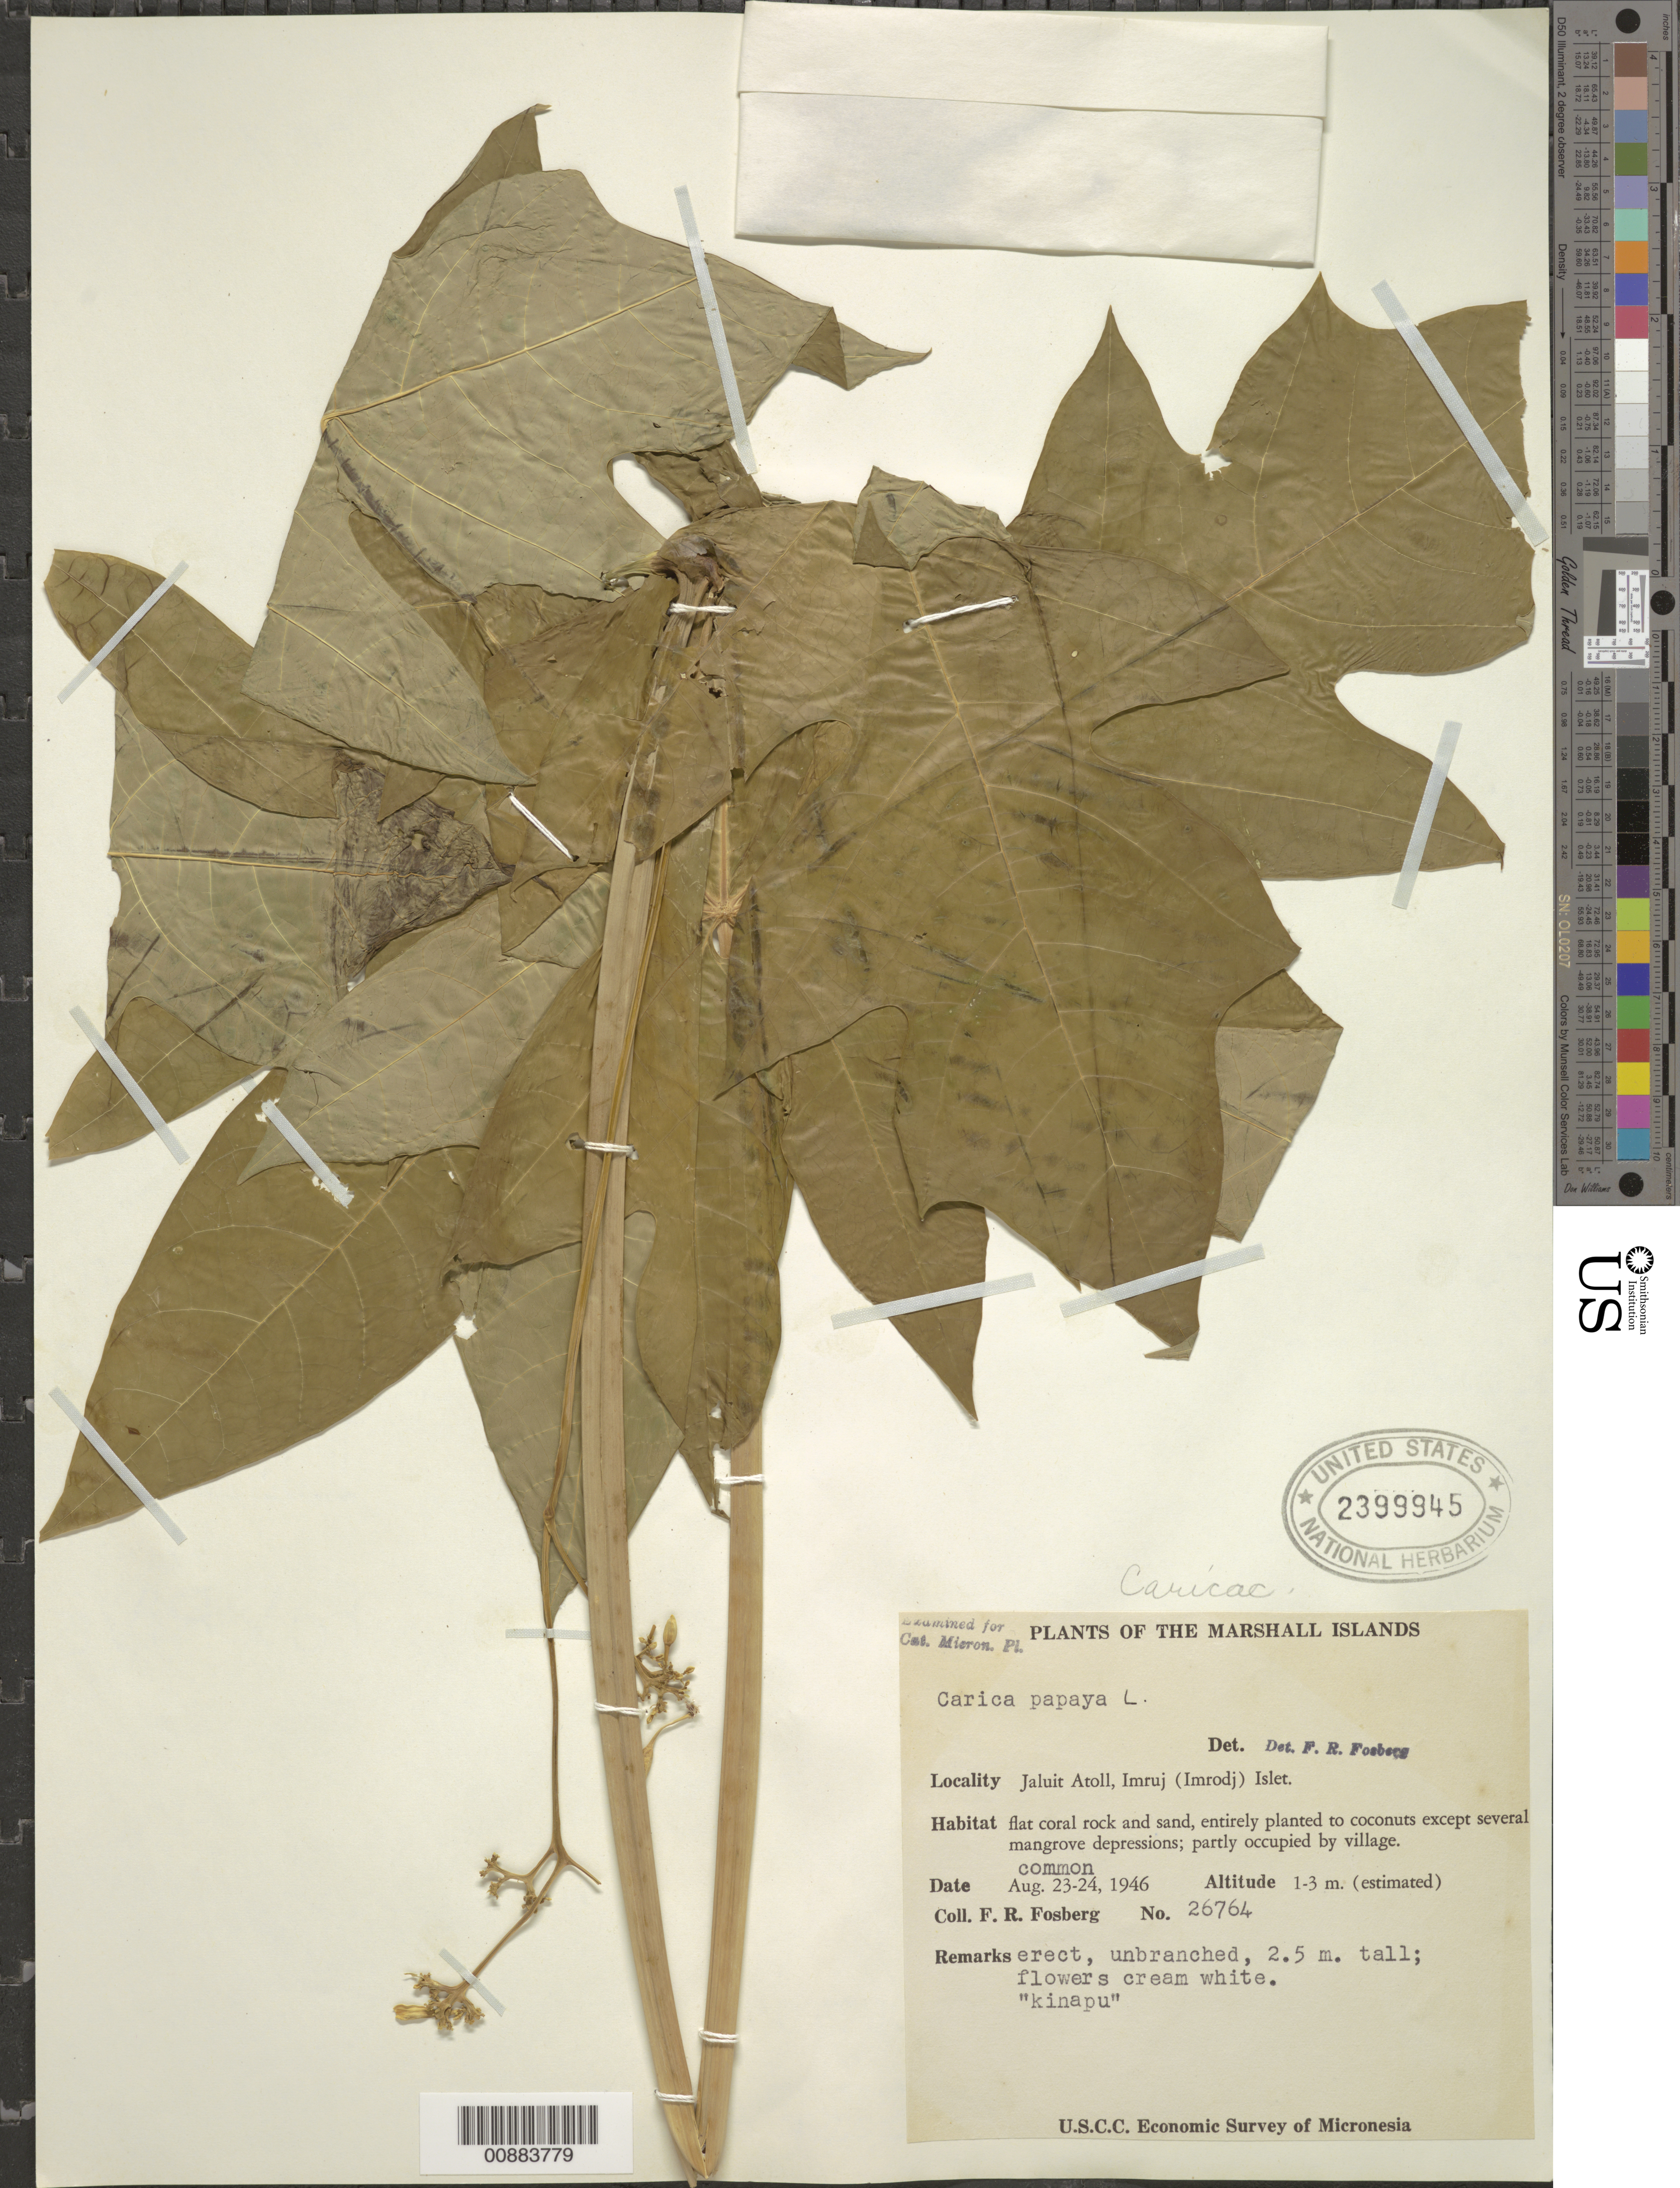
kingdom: Plantae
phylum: Tracheophyta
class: Magnoliopsida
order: Brassicales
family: Caricaceae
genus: Carica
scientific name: Carica papaya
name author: L.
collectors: F. R. Fosberg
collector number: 26764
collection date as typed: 06 Aug 1946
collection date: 1946-08-06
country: Micronesia, Federated States of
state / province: Pohnpei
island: Nukuoro Atoll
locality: Sinukutai Islet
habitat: Flat coral rock and sand, entirely planted to coconuts except several mangrove depressions; partly occupied by village.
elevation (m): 1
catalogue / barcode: US 2399945